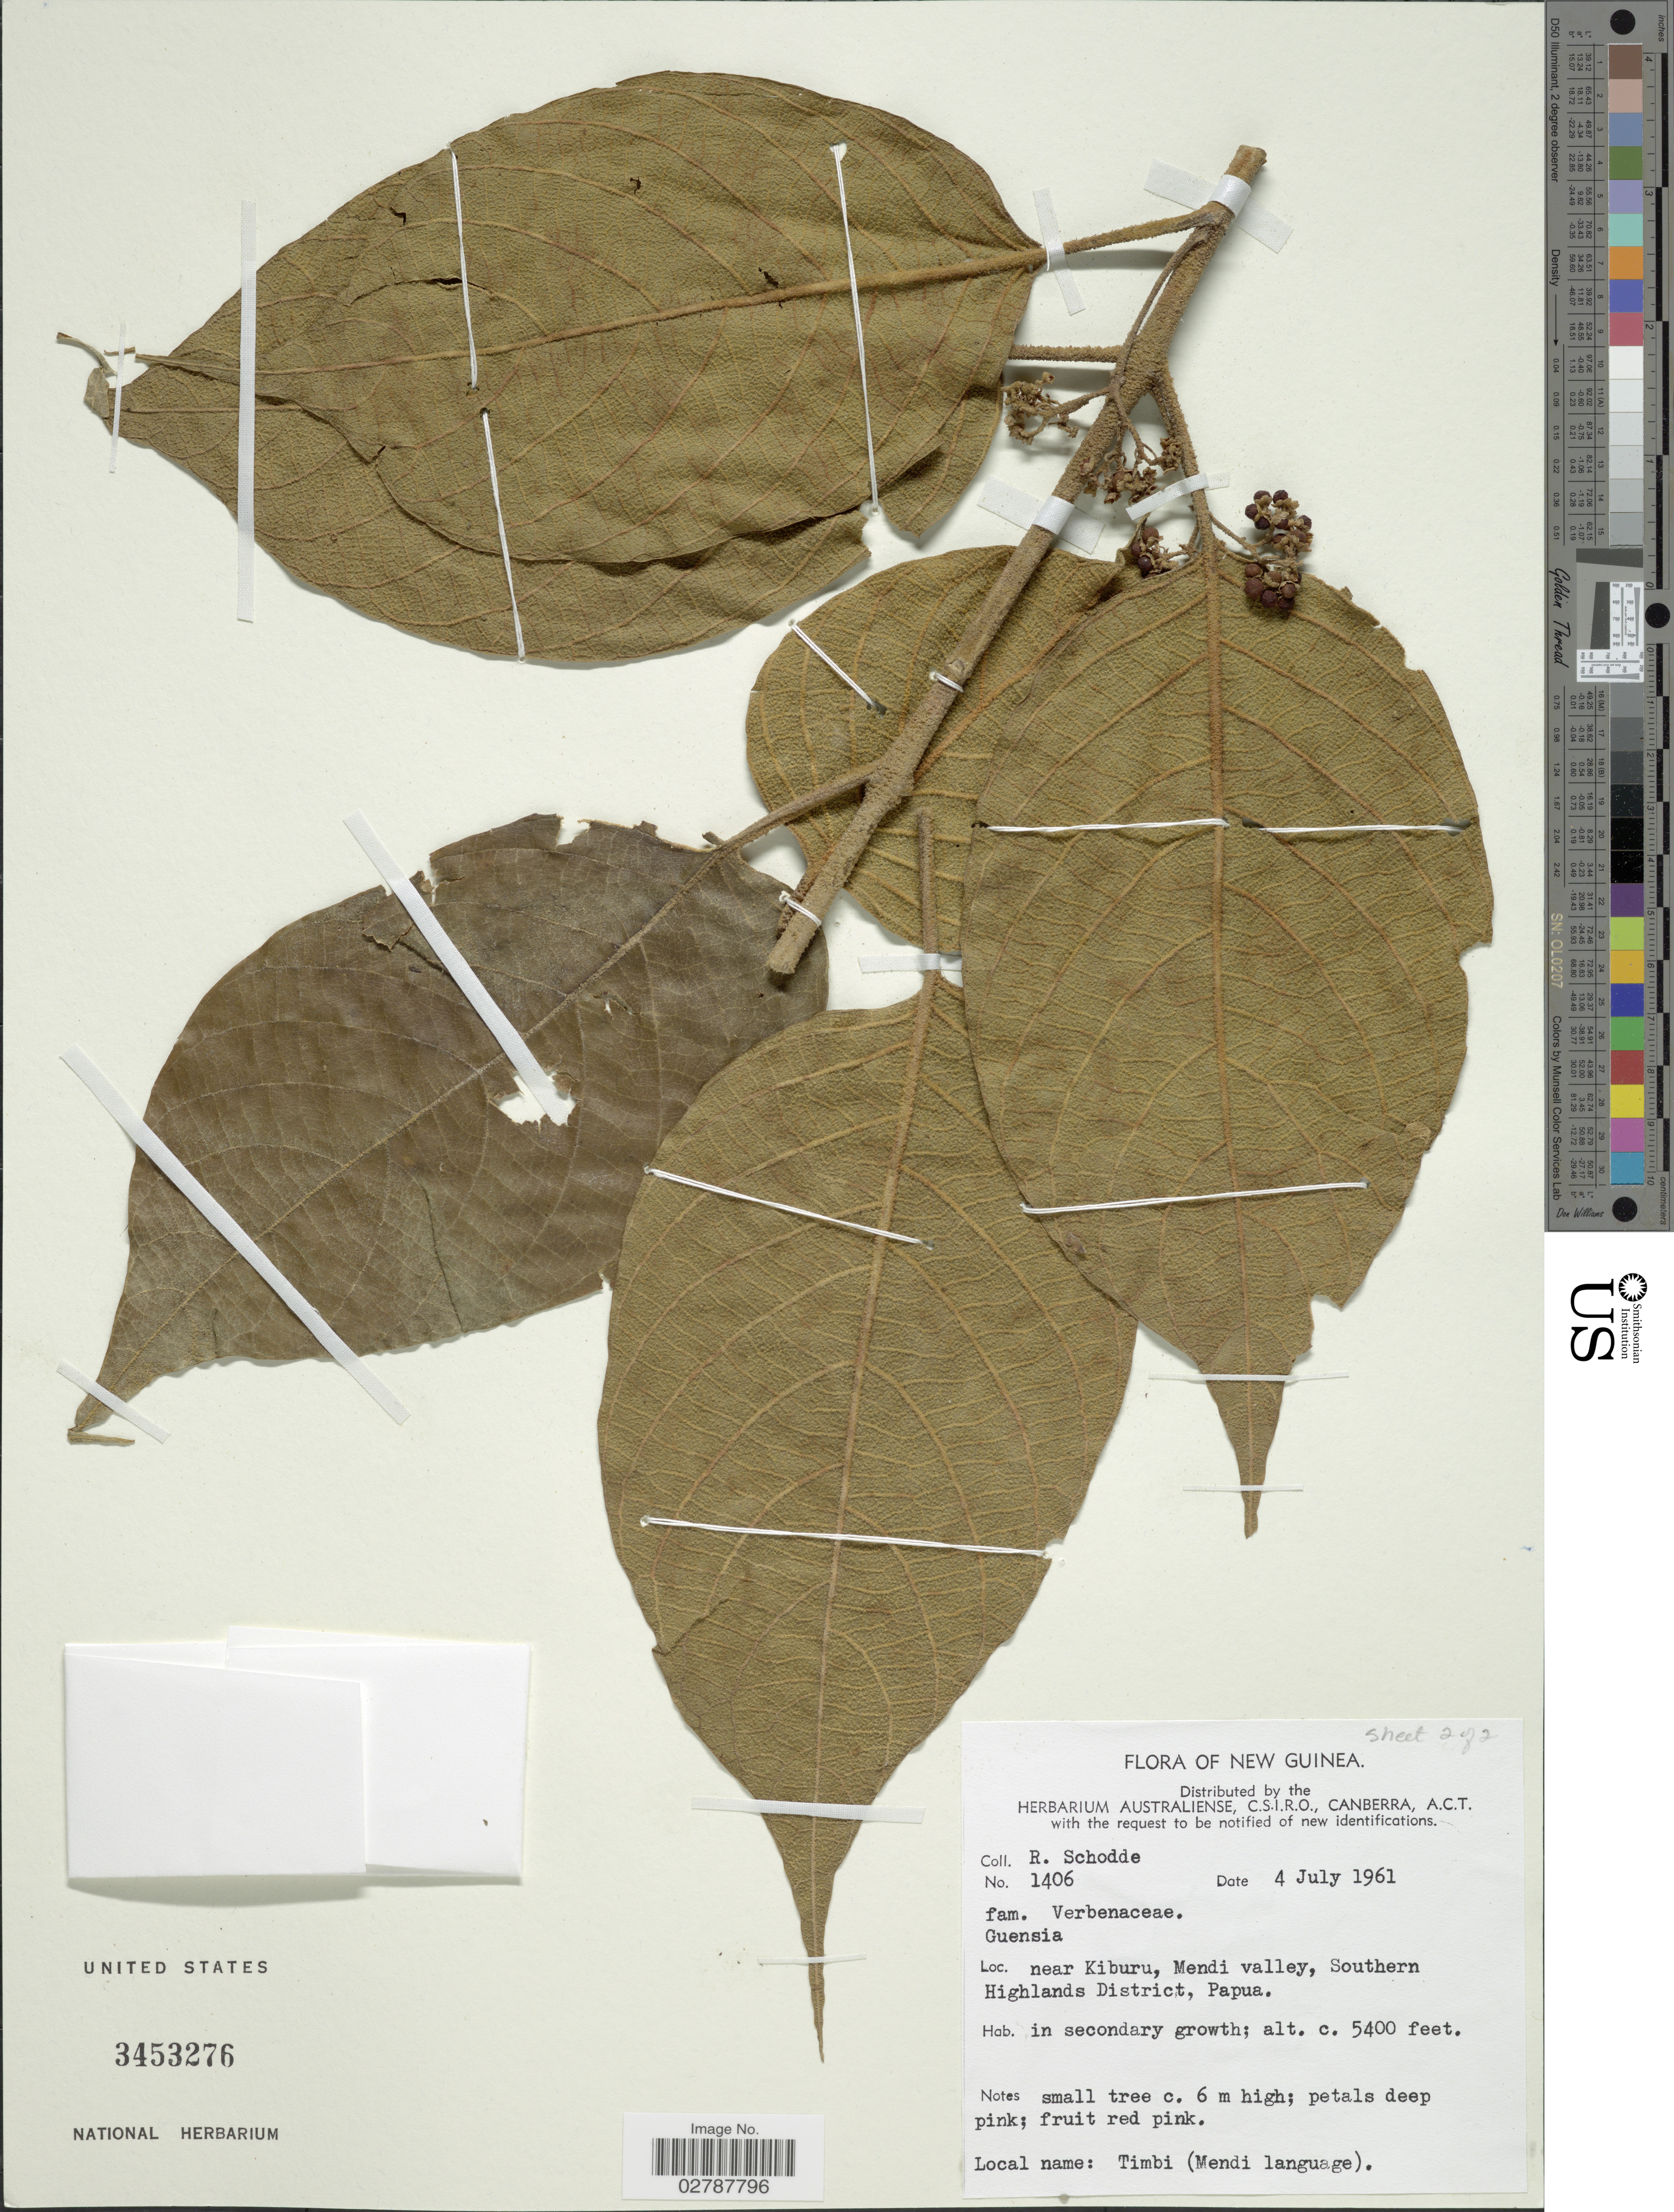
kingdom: Plantae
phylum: Tracheophyta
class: Magnoliopsida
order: Lamiales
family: Lamiaceae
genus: Callicarpa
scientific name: Callicarpa sp.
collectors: R. Schodde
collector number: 1406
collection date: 1961-07-04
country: Papua New Guinea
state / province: Southern Highlands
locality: New Guinea. Near Kiburu, Mendi valley, Southern Highlands District, Papua.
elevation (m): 1646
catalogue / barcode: US 3453276